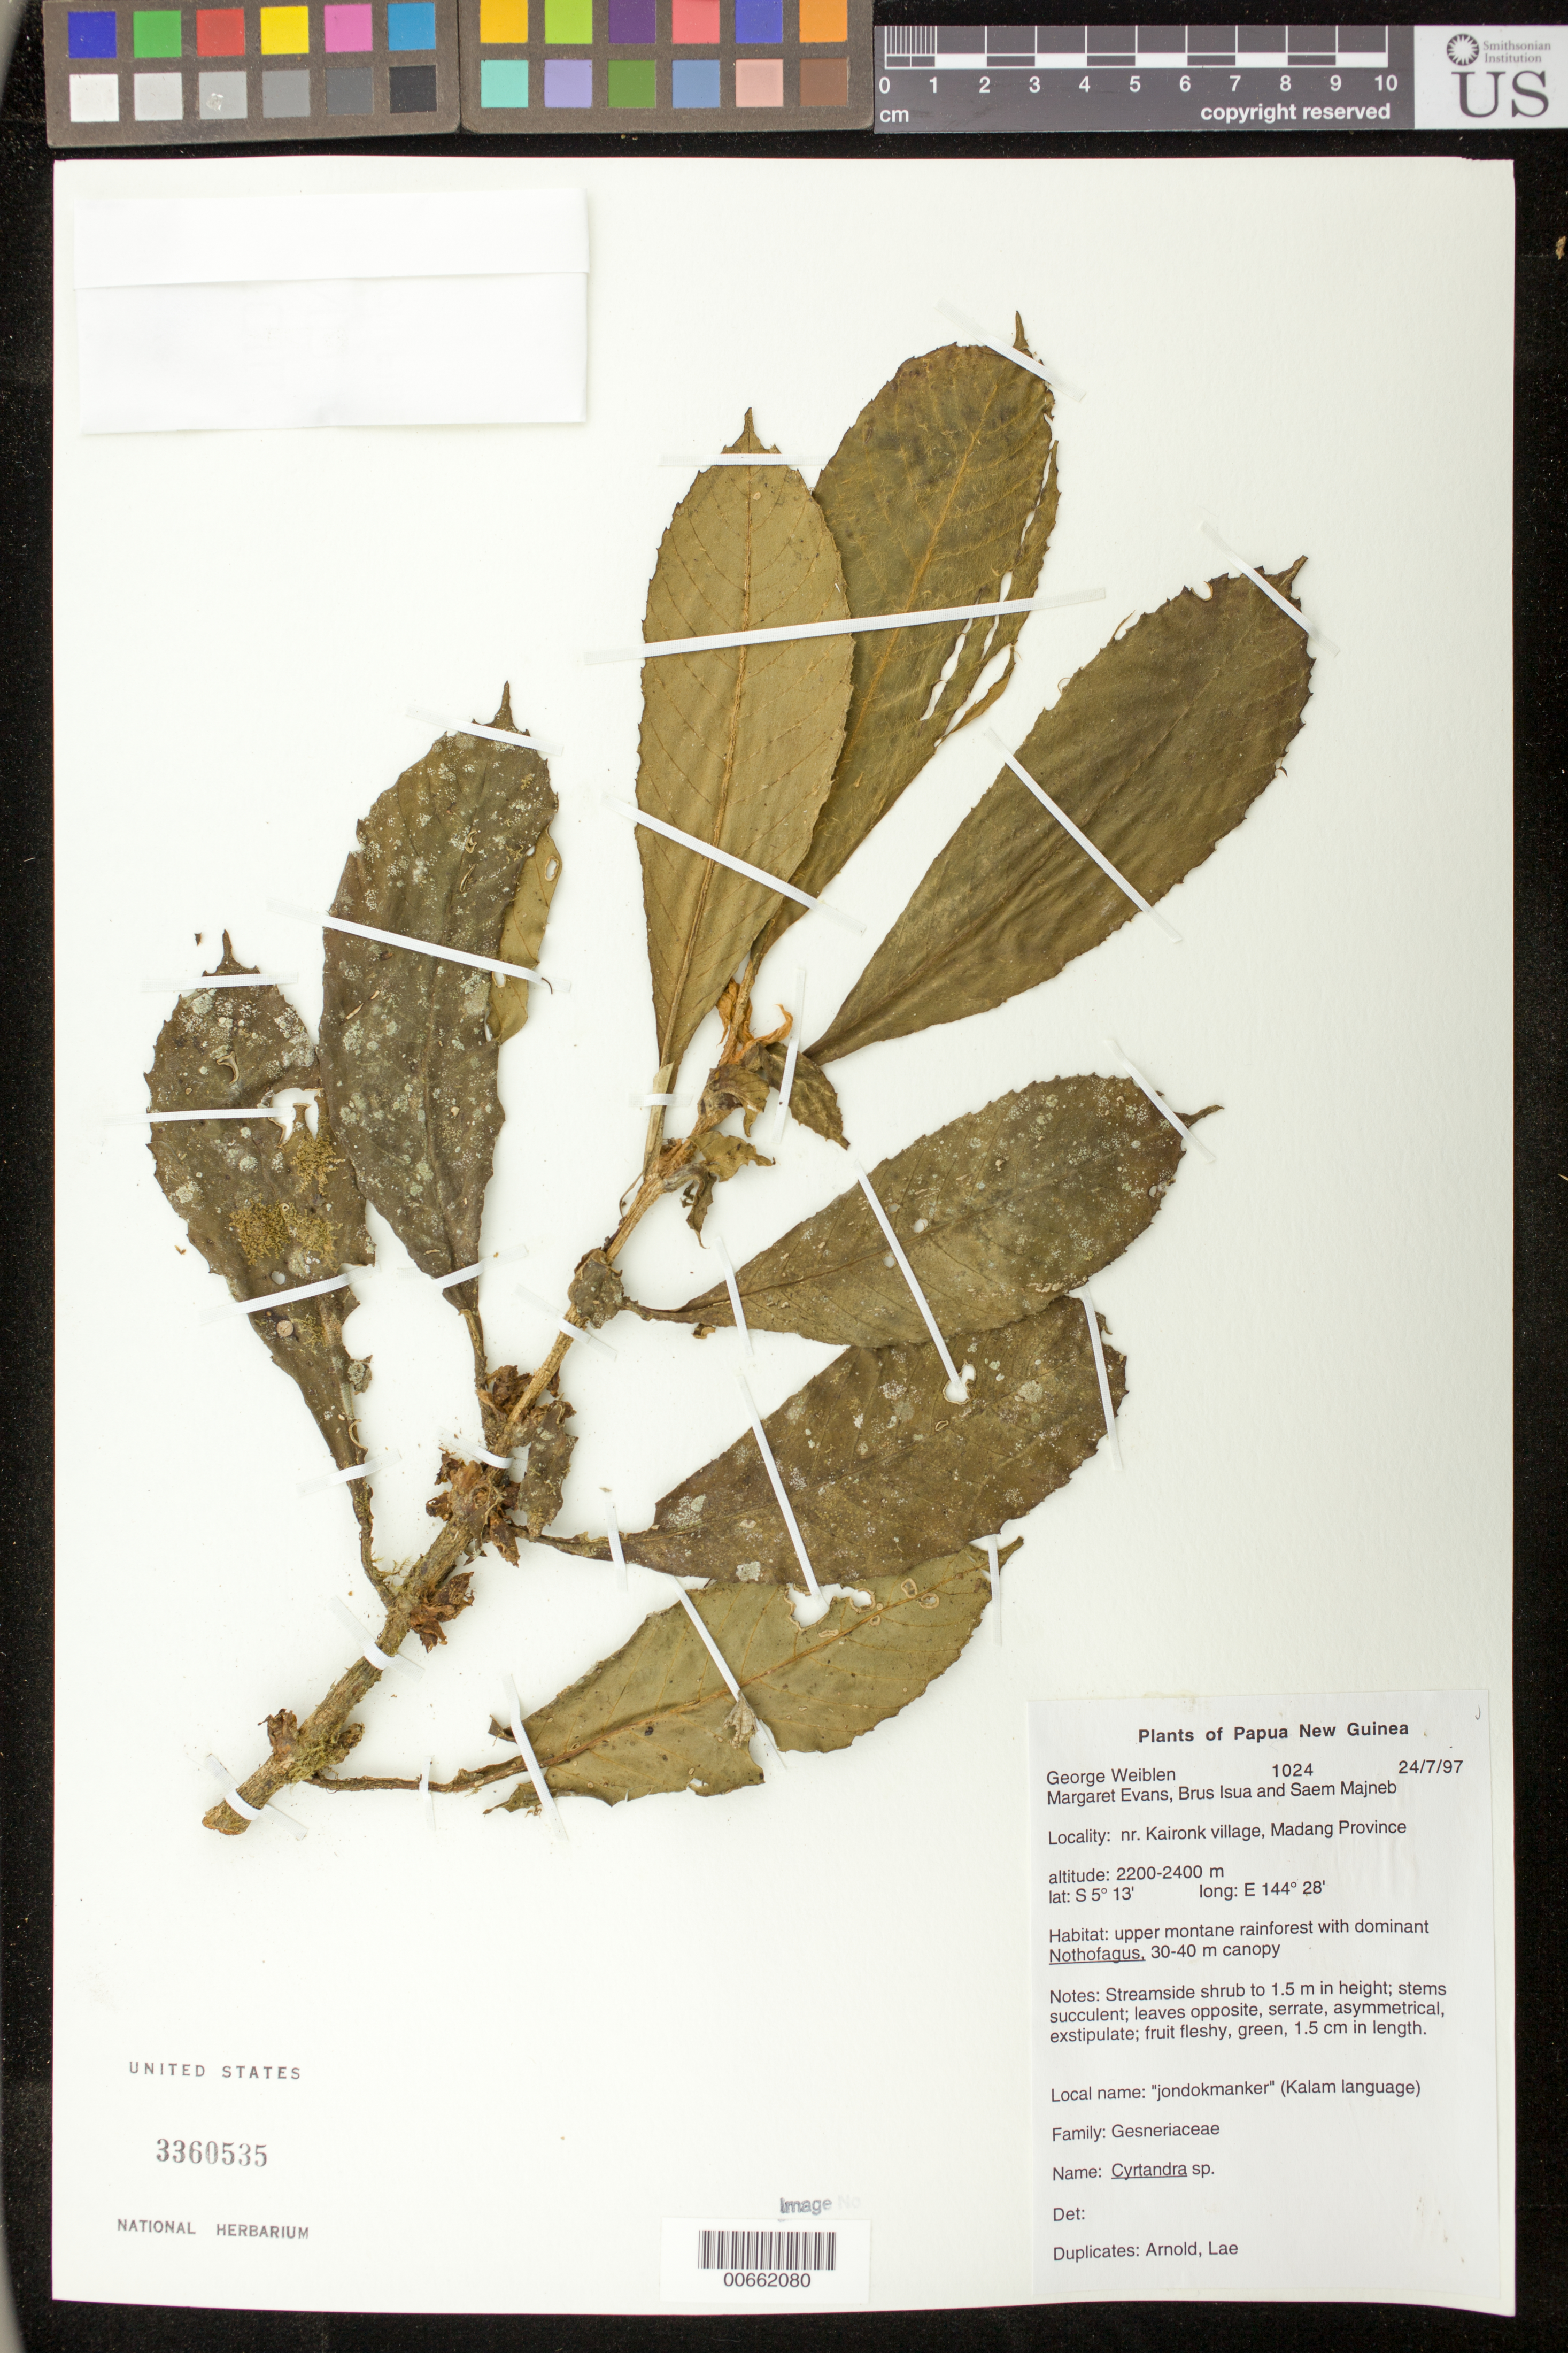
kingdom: Plantae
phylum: Tracheophyta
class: Magnoliopsida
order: Lamiales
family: Gesneriaceae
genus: Cyrtandra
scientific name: Cyrtandra sp.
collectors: G. D. Weiblen, M. Evans, B. Isua & S. Majneb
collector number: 1024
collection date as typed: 24 Jul 1997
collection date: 1997-07-24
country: Papua New Guinea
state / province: Madang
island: New Guinea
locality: Nr. Kaironk village, Madang Province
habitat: Upper montane rainforest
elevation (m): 2200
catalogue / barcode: US 3360535